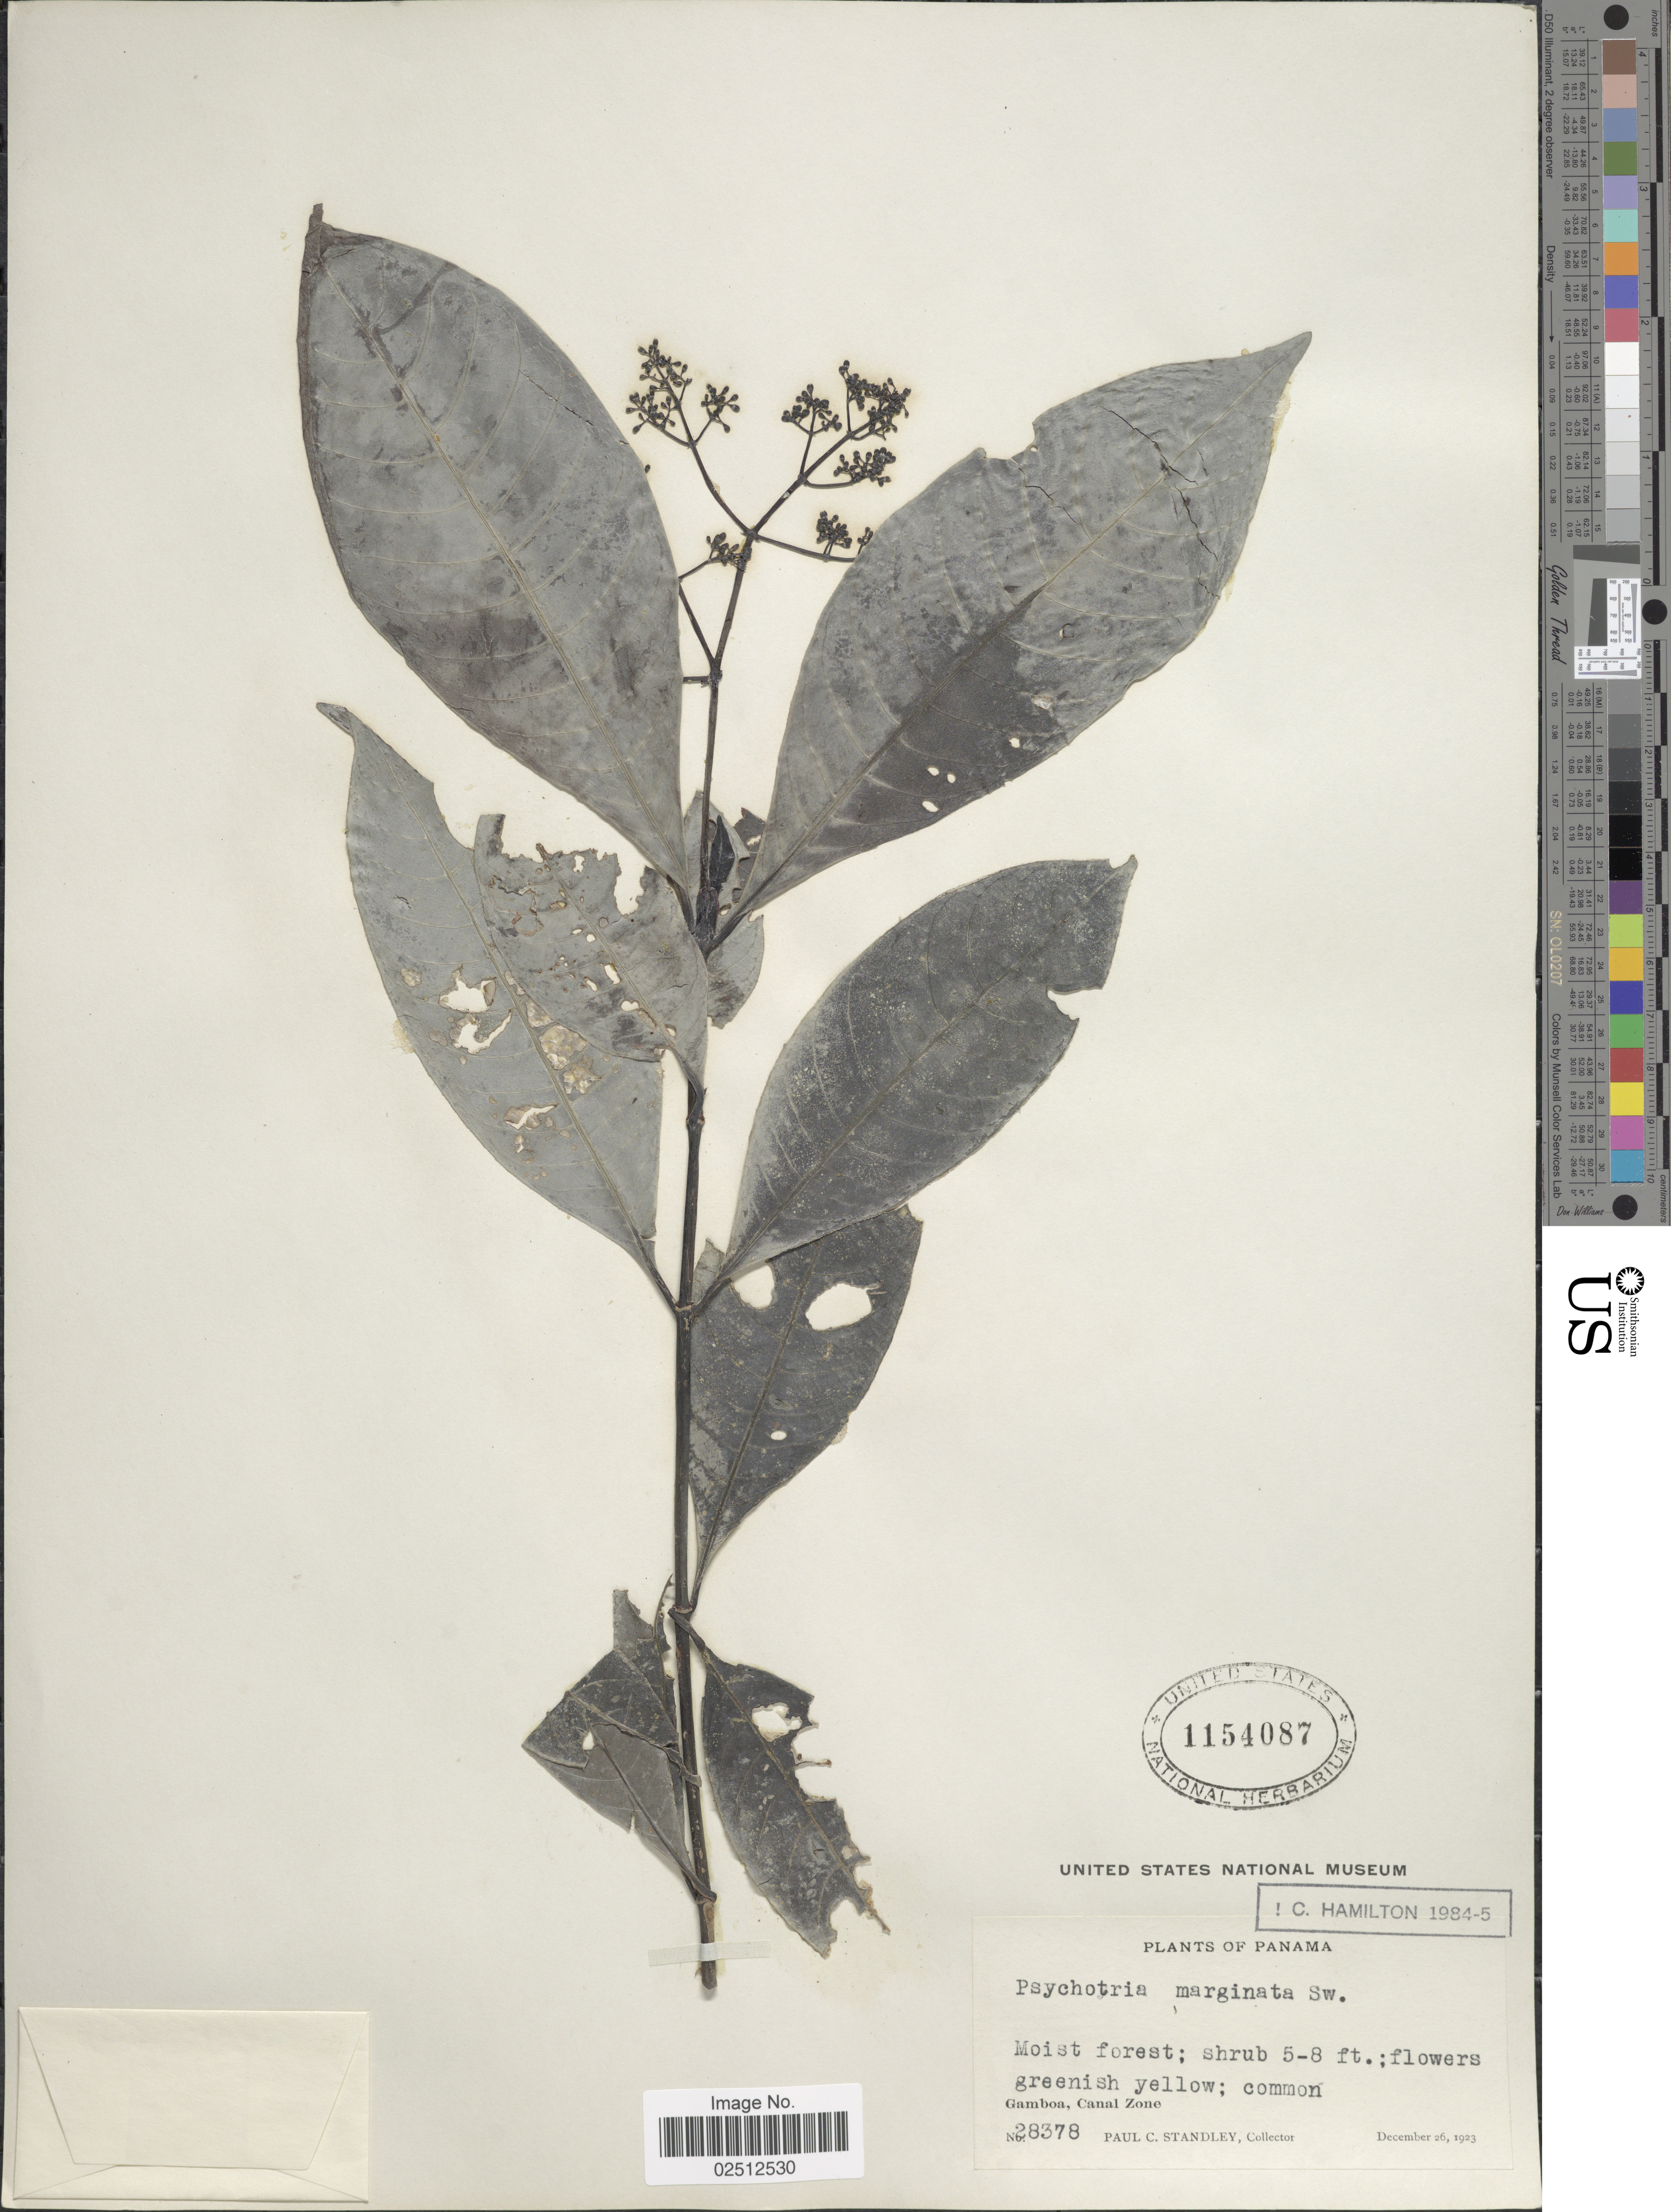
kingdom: Plantae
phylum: Tracheophyta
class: Magnoliopsida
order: Gentianales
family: Rubiaceae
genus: Psychotria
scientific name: Psychotria marginata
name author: Sw.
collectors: P. C. Standley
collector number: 28378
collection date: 1923-12-26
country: Panama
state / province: Colón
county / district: Canal Zone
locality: Gamboa, Canal Zone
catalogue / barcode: US 1154087